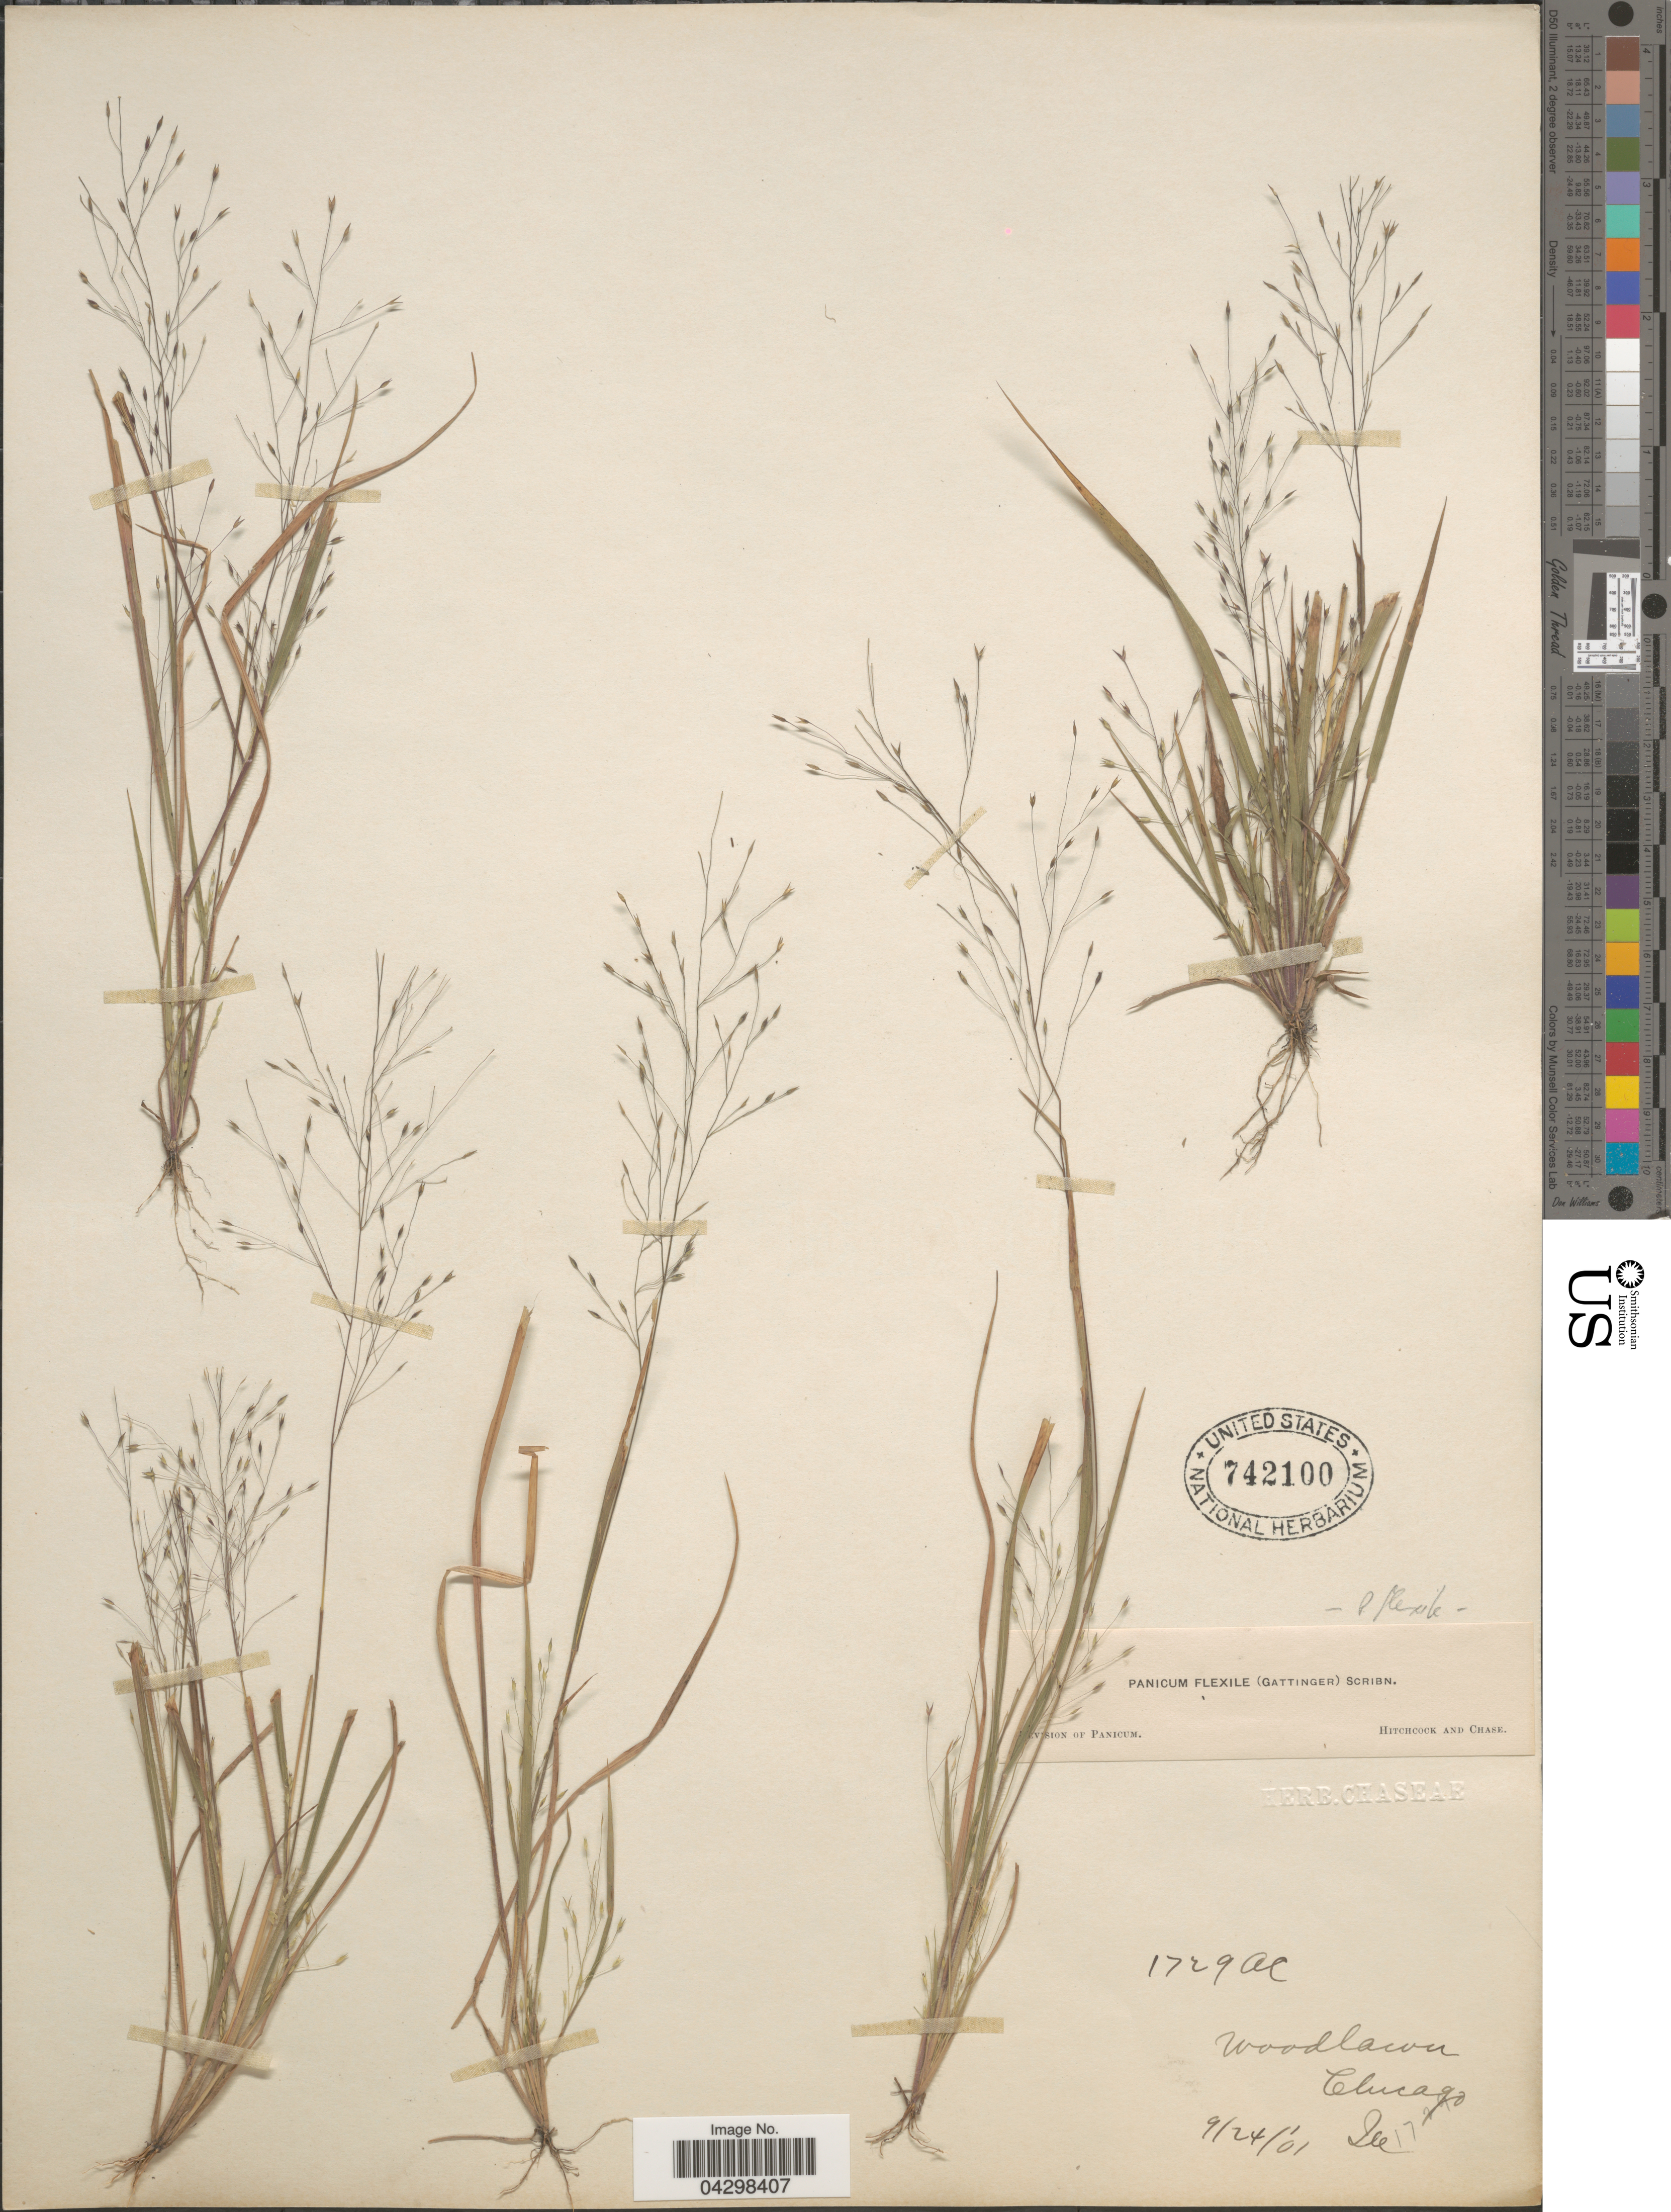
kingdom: Plantae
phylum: Tracheophyta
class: Liliopsida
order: Poales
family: Poaceae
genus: Panicum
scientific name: Panicum flexile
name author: (Gatt.) Scribn.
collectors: A. C.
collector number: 1729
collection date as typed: Transcribed d/m/y: 24/9/1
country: United States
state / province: Illinois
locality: Chicago.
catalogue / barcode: US 742100